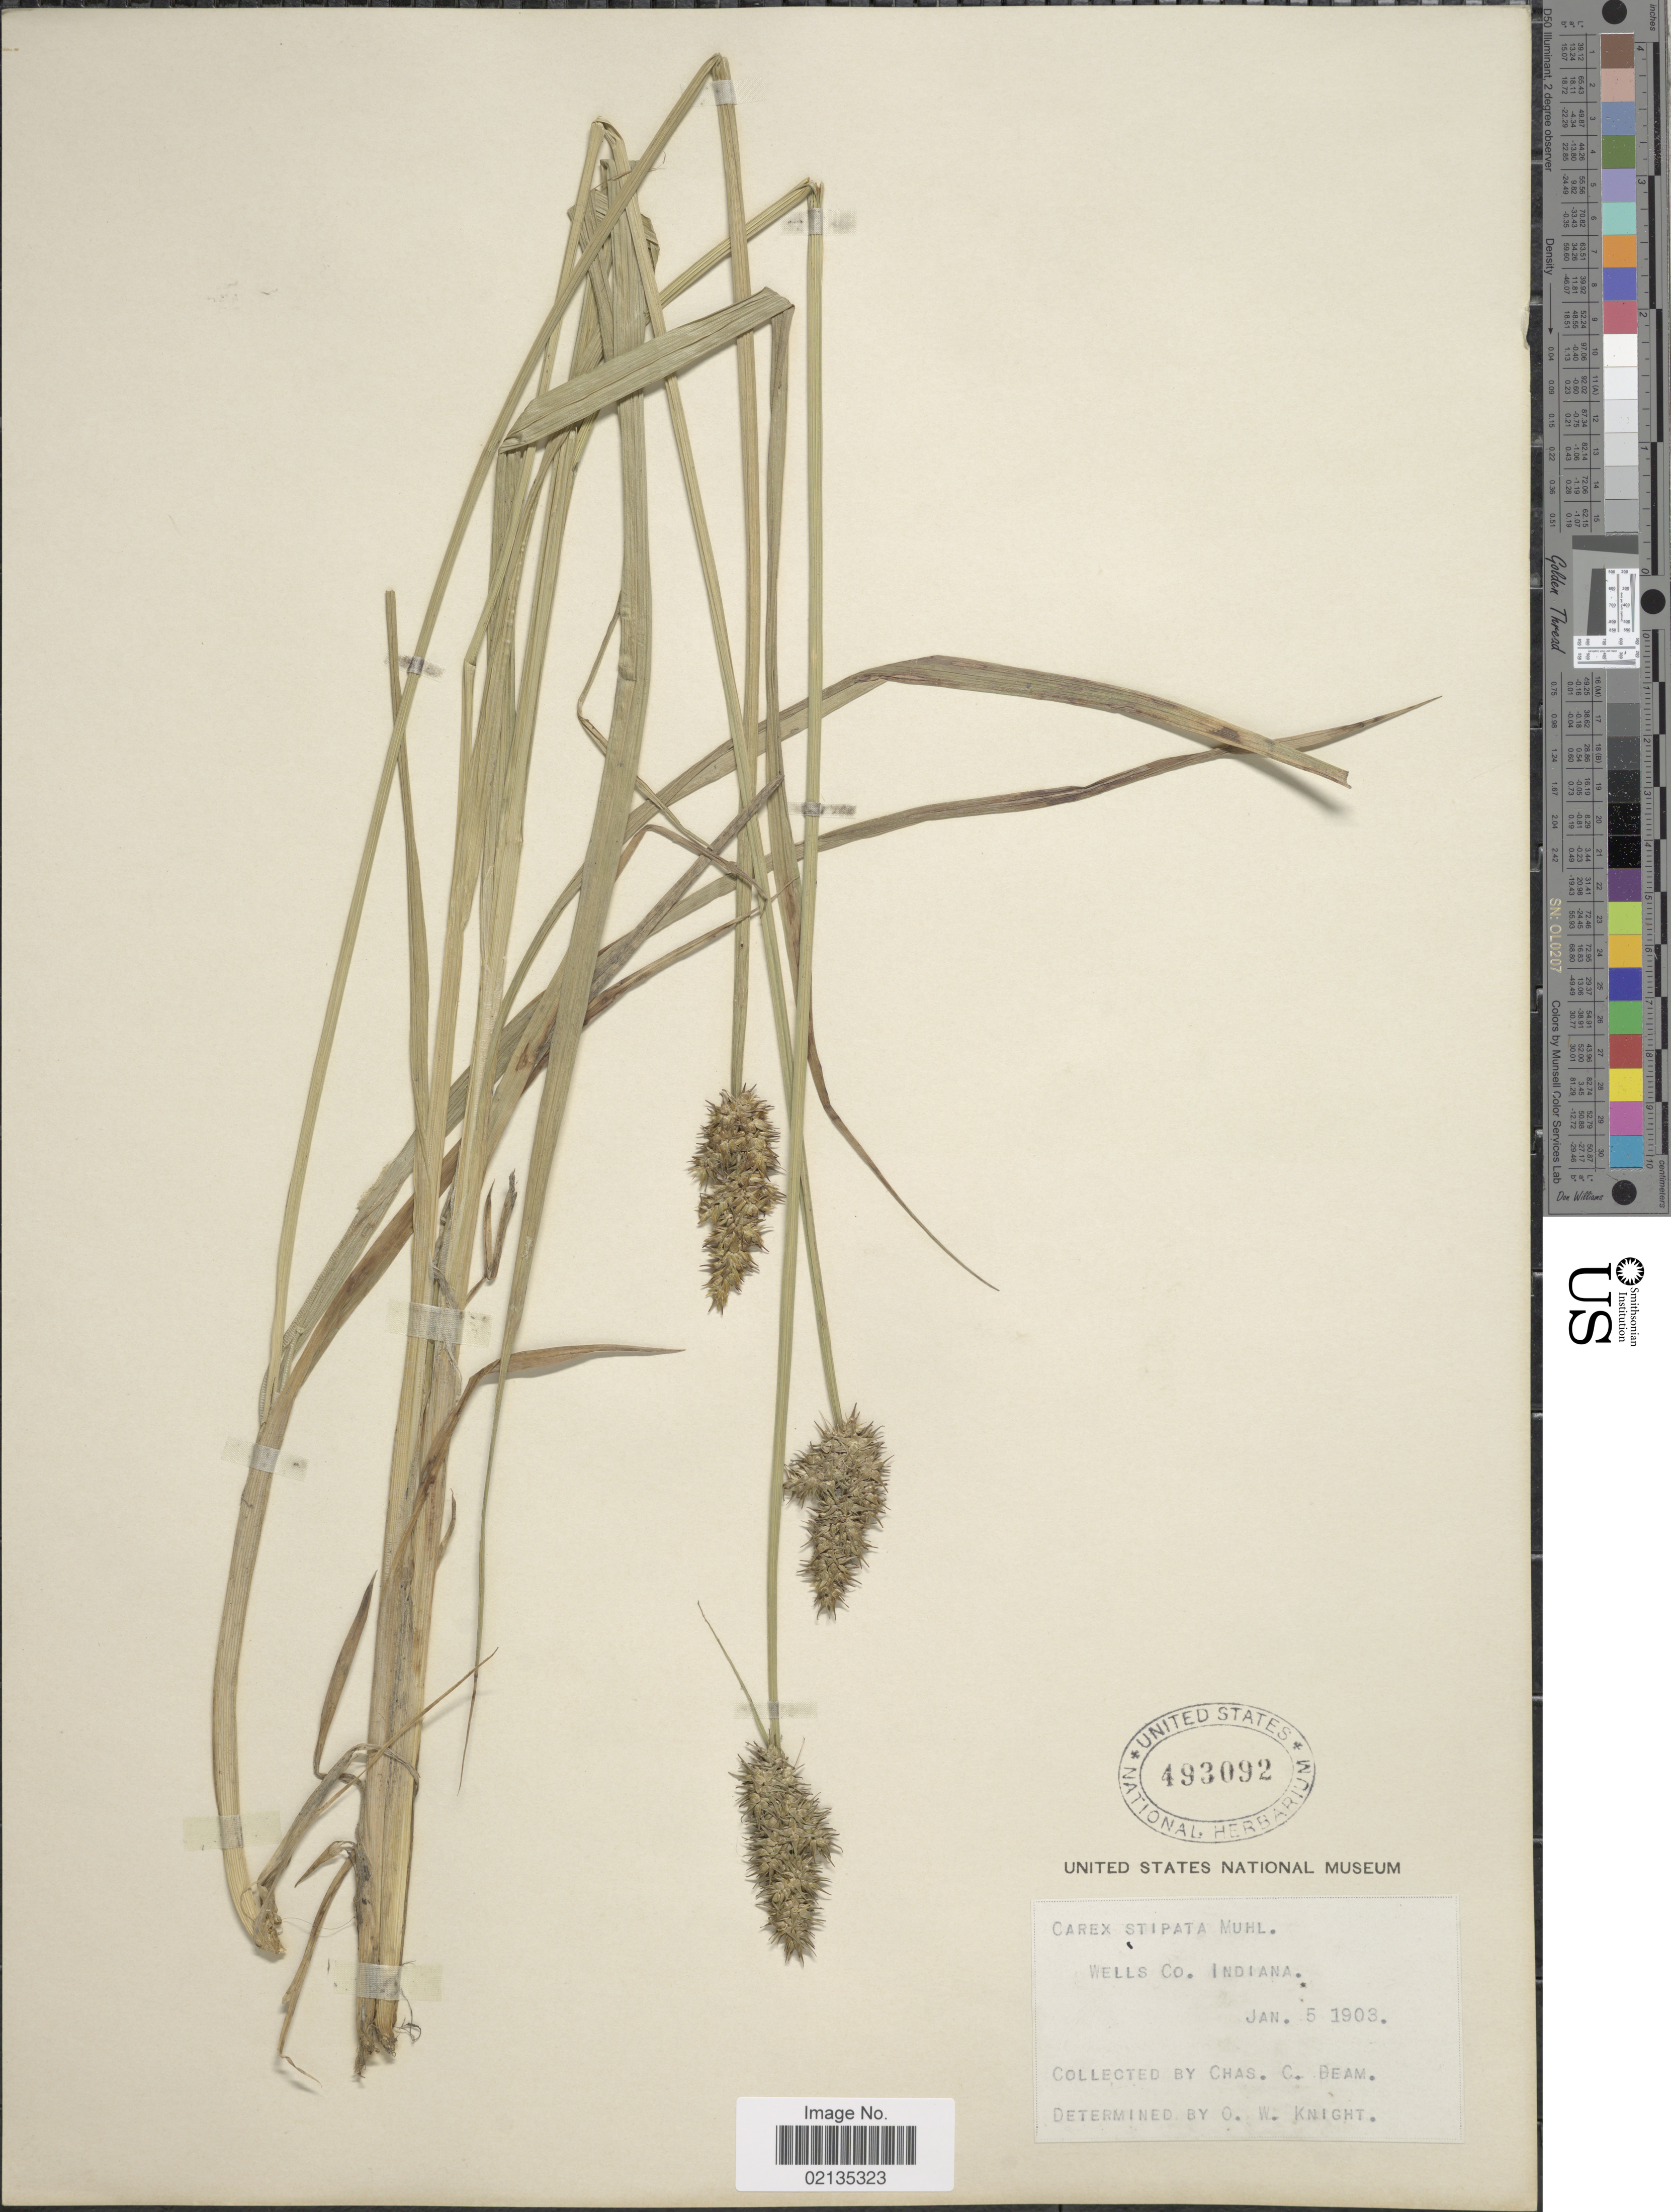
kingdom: Plantae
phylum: Tracheophyta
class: Liliopsida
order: Poales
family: Cyperaceae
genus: Carex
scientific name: Carex stipata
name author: Muhl. ex Willd.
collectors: C. C. Deam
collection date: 1903-01-05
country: United States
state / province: Indiana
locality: Wells Co.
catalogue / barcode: US 493092